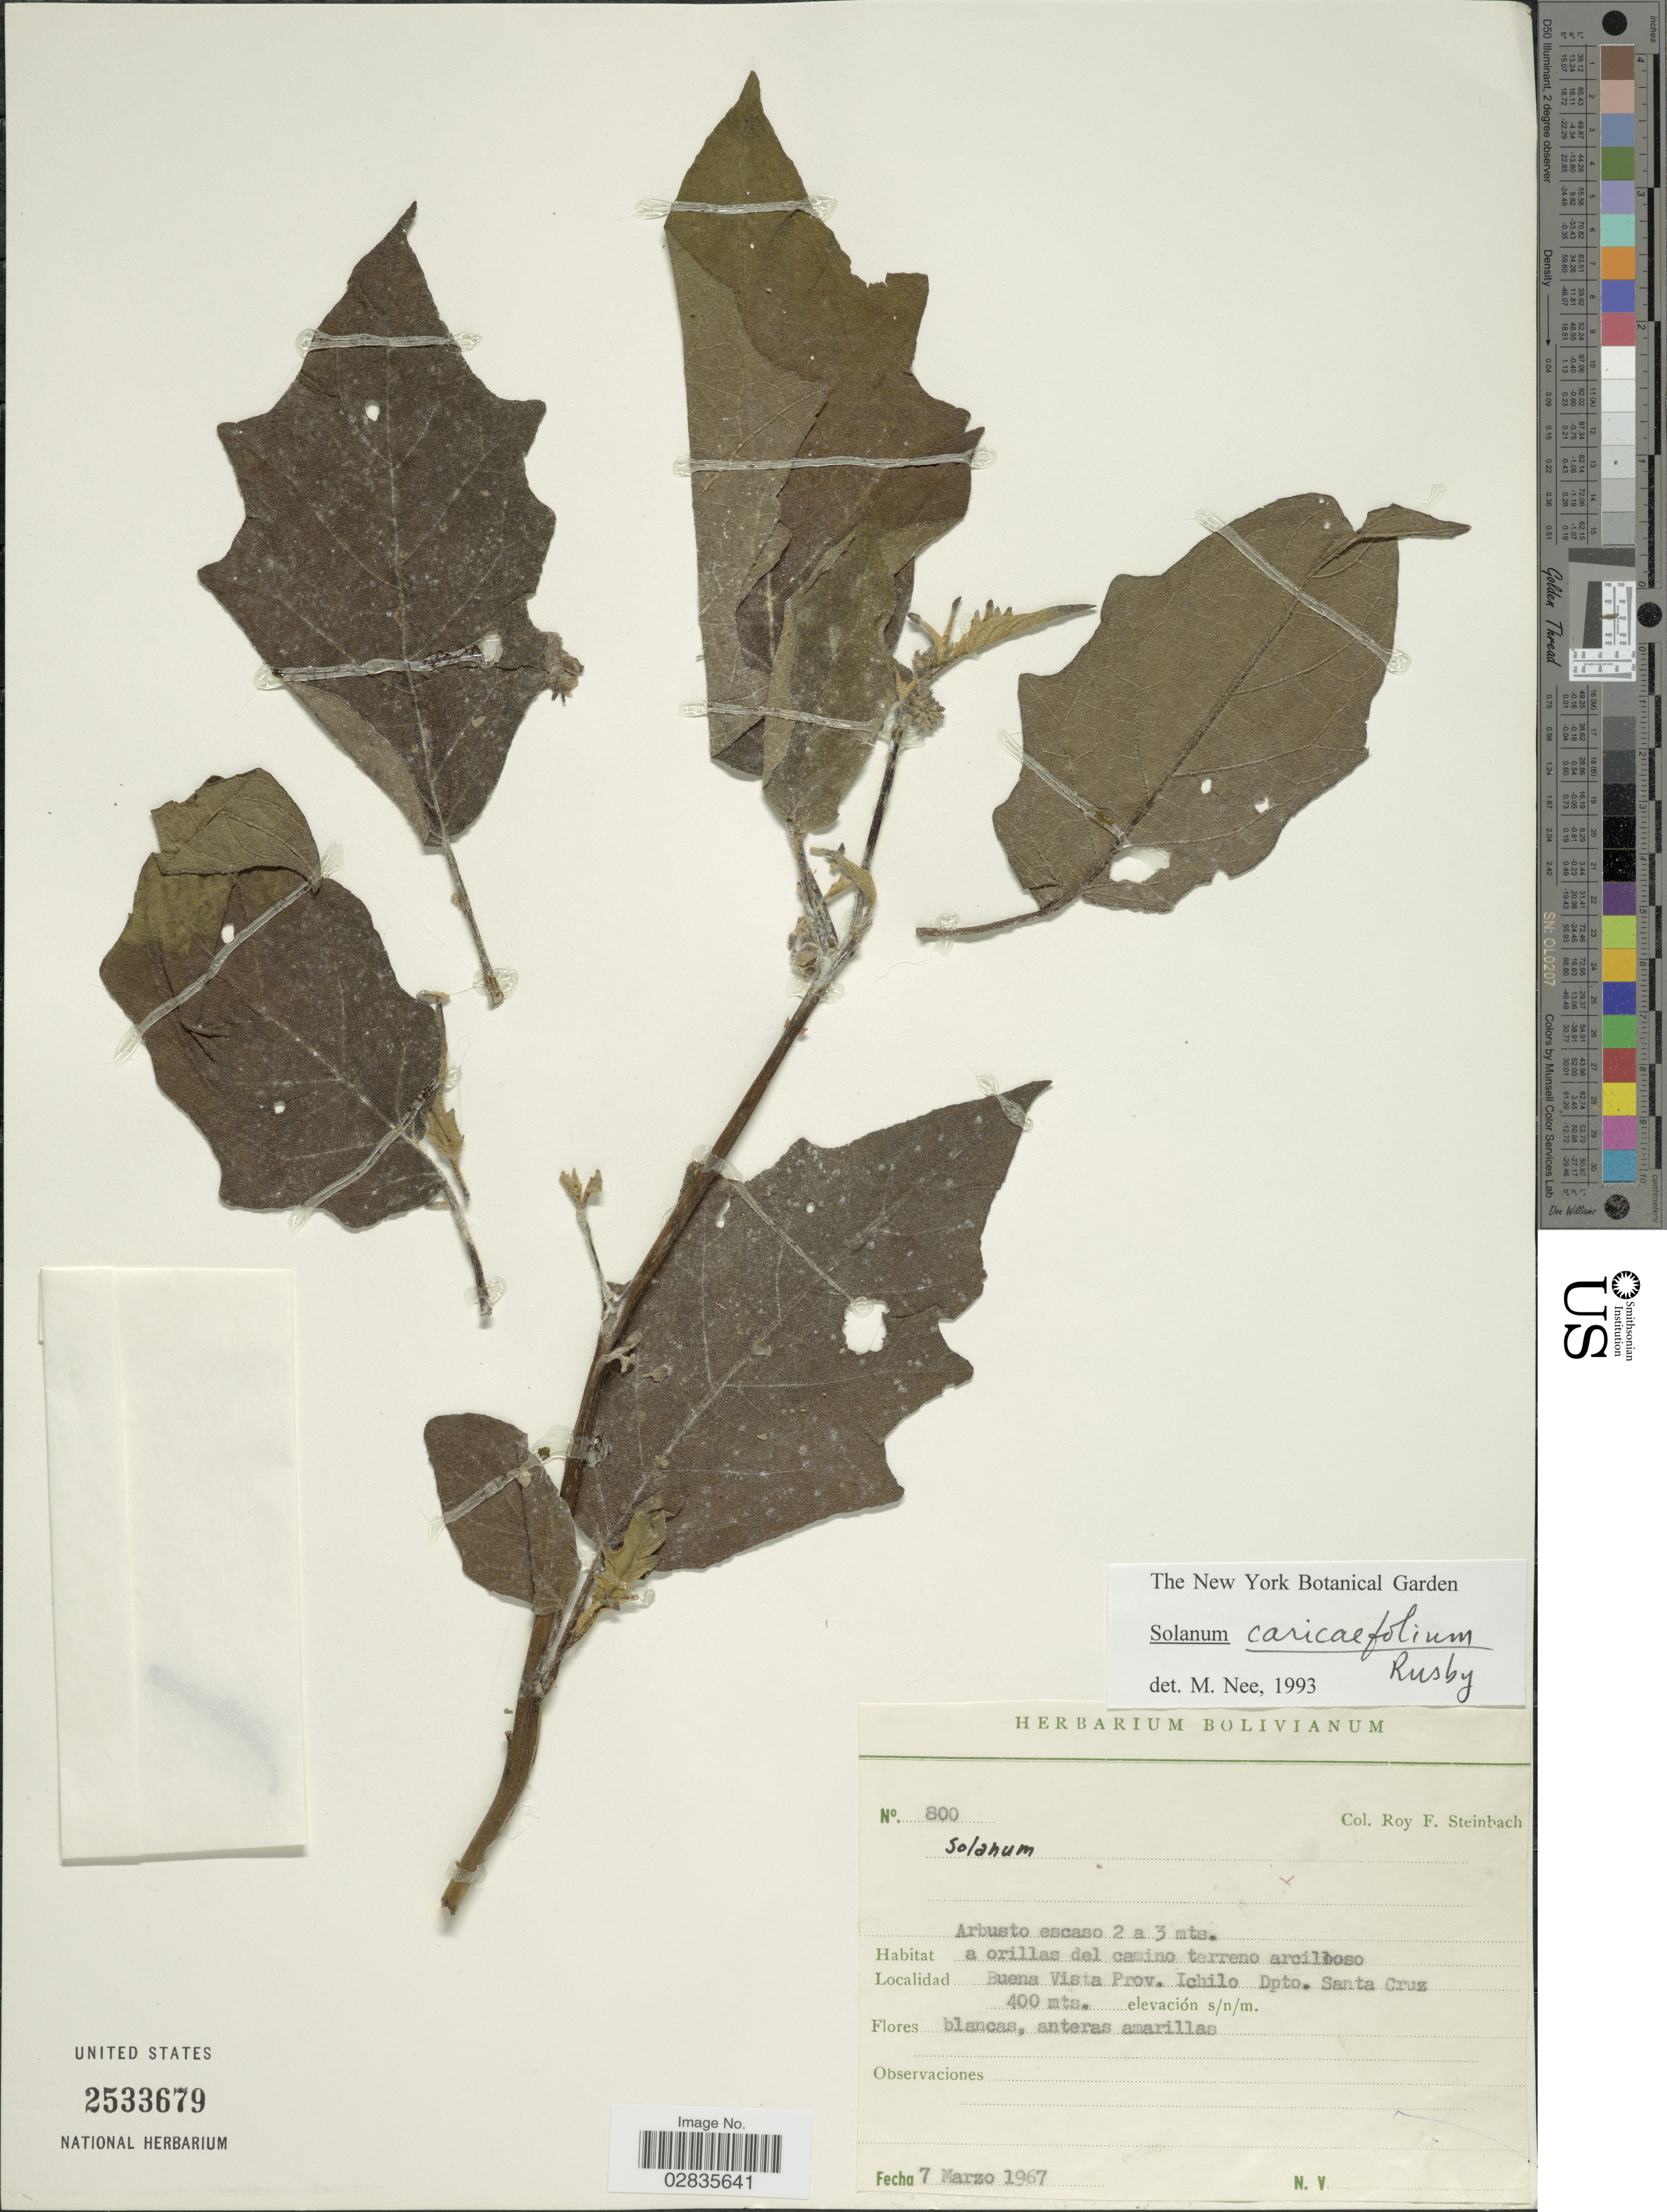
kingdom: Plantae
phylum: Tracheophyta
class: Magnoliopsida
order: Solanales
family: Solanaceae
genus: Solanum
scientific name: Solanum caricaefolium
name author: Rusby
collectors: R. F. Steinbach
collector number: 800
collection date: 1967-03-07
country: Bolivia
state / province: Santa Cruz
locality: Buena Vista Prov. Ichilo Dpto. Santa Cruz.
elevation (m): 400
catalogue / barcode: US 2533679